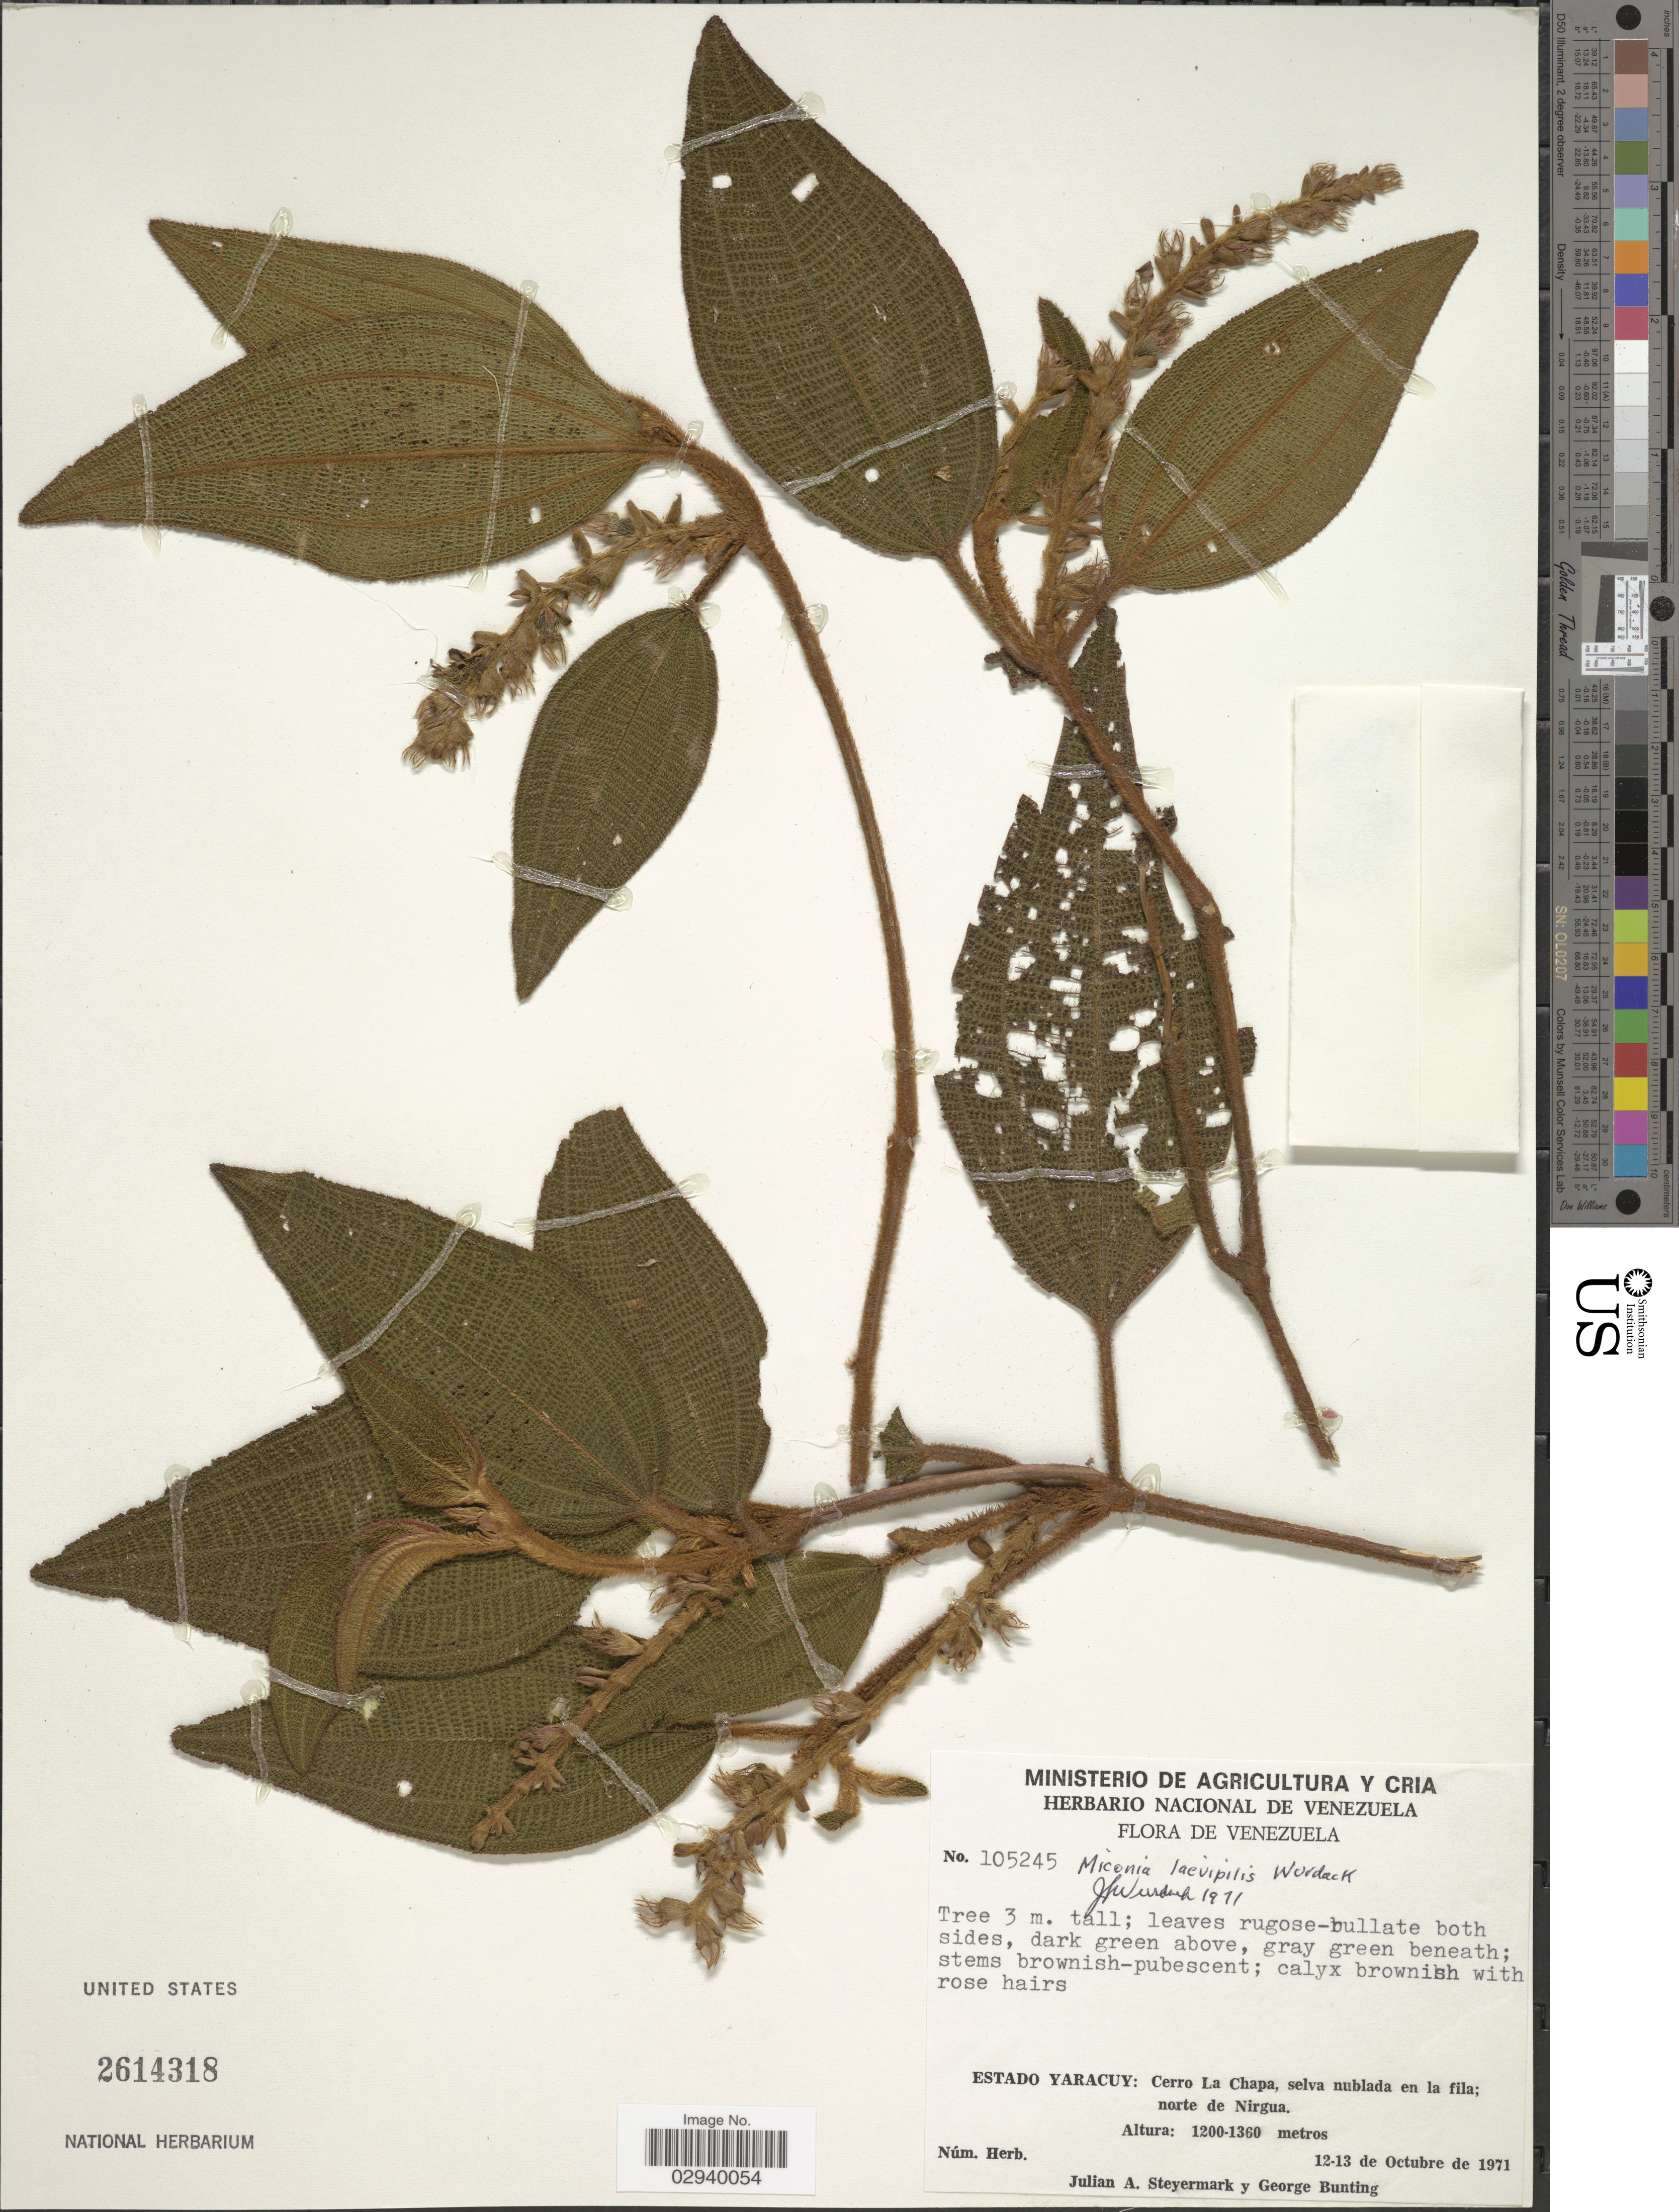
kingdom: Plantae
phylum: Tracheophyta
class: Magnoliopsida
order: Myrtales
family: Melastomataceae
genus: Miconia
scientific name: Miconia laevipilis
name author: Wurdack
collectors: J. Steyermark & G. S. Bunting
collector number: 105245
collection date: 1971-10-12/1971-10-13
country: Venezuela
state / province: Yaracuy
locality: Cerro La Chapa, selva nublada en la fila; norte de Nirgua.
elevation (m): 1200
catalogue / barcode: US 2614318